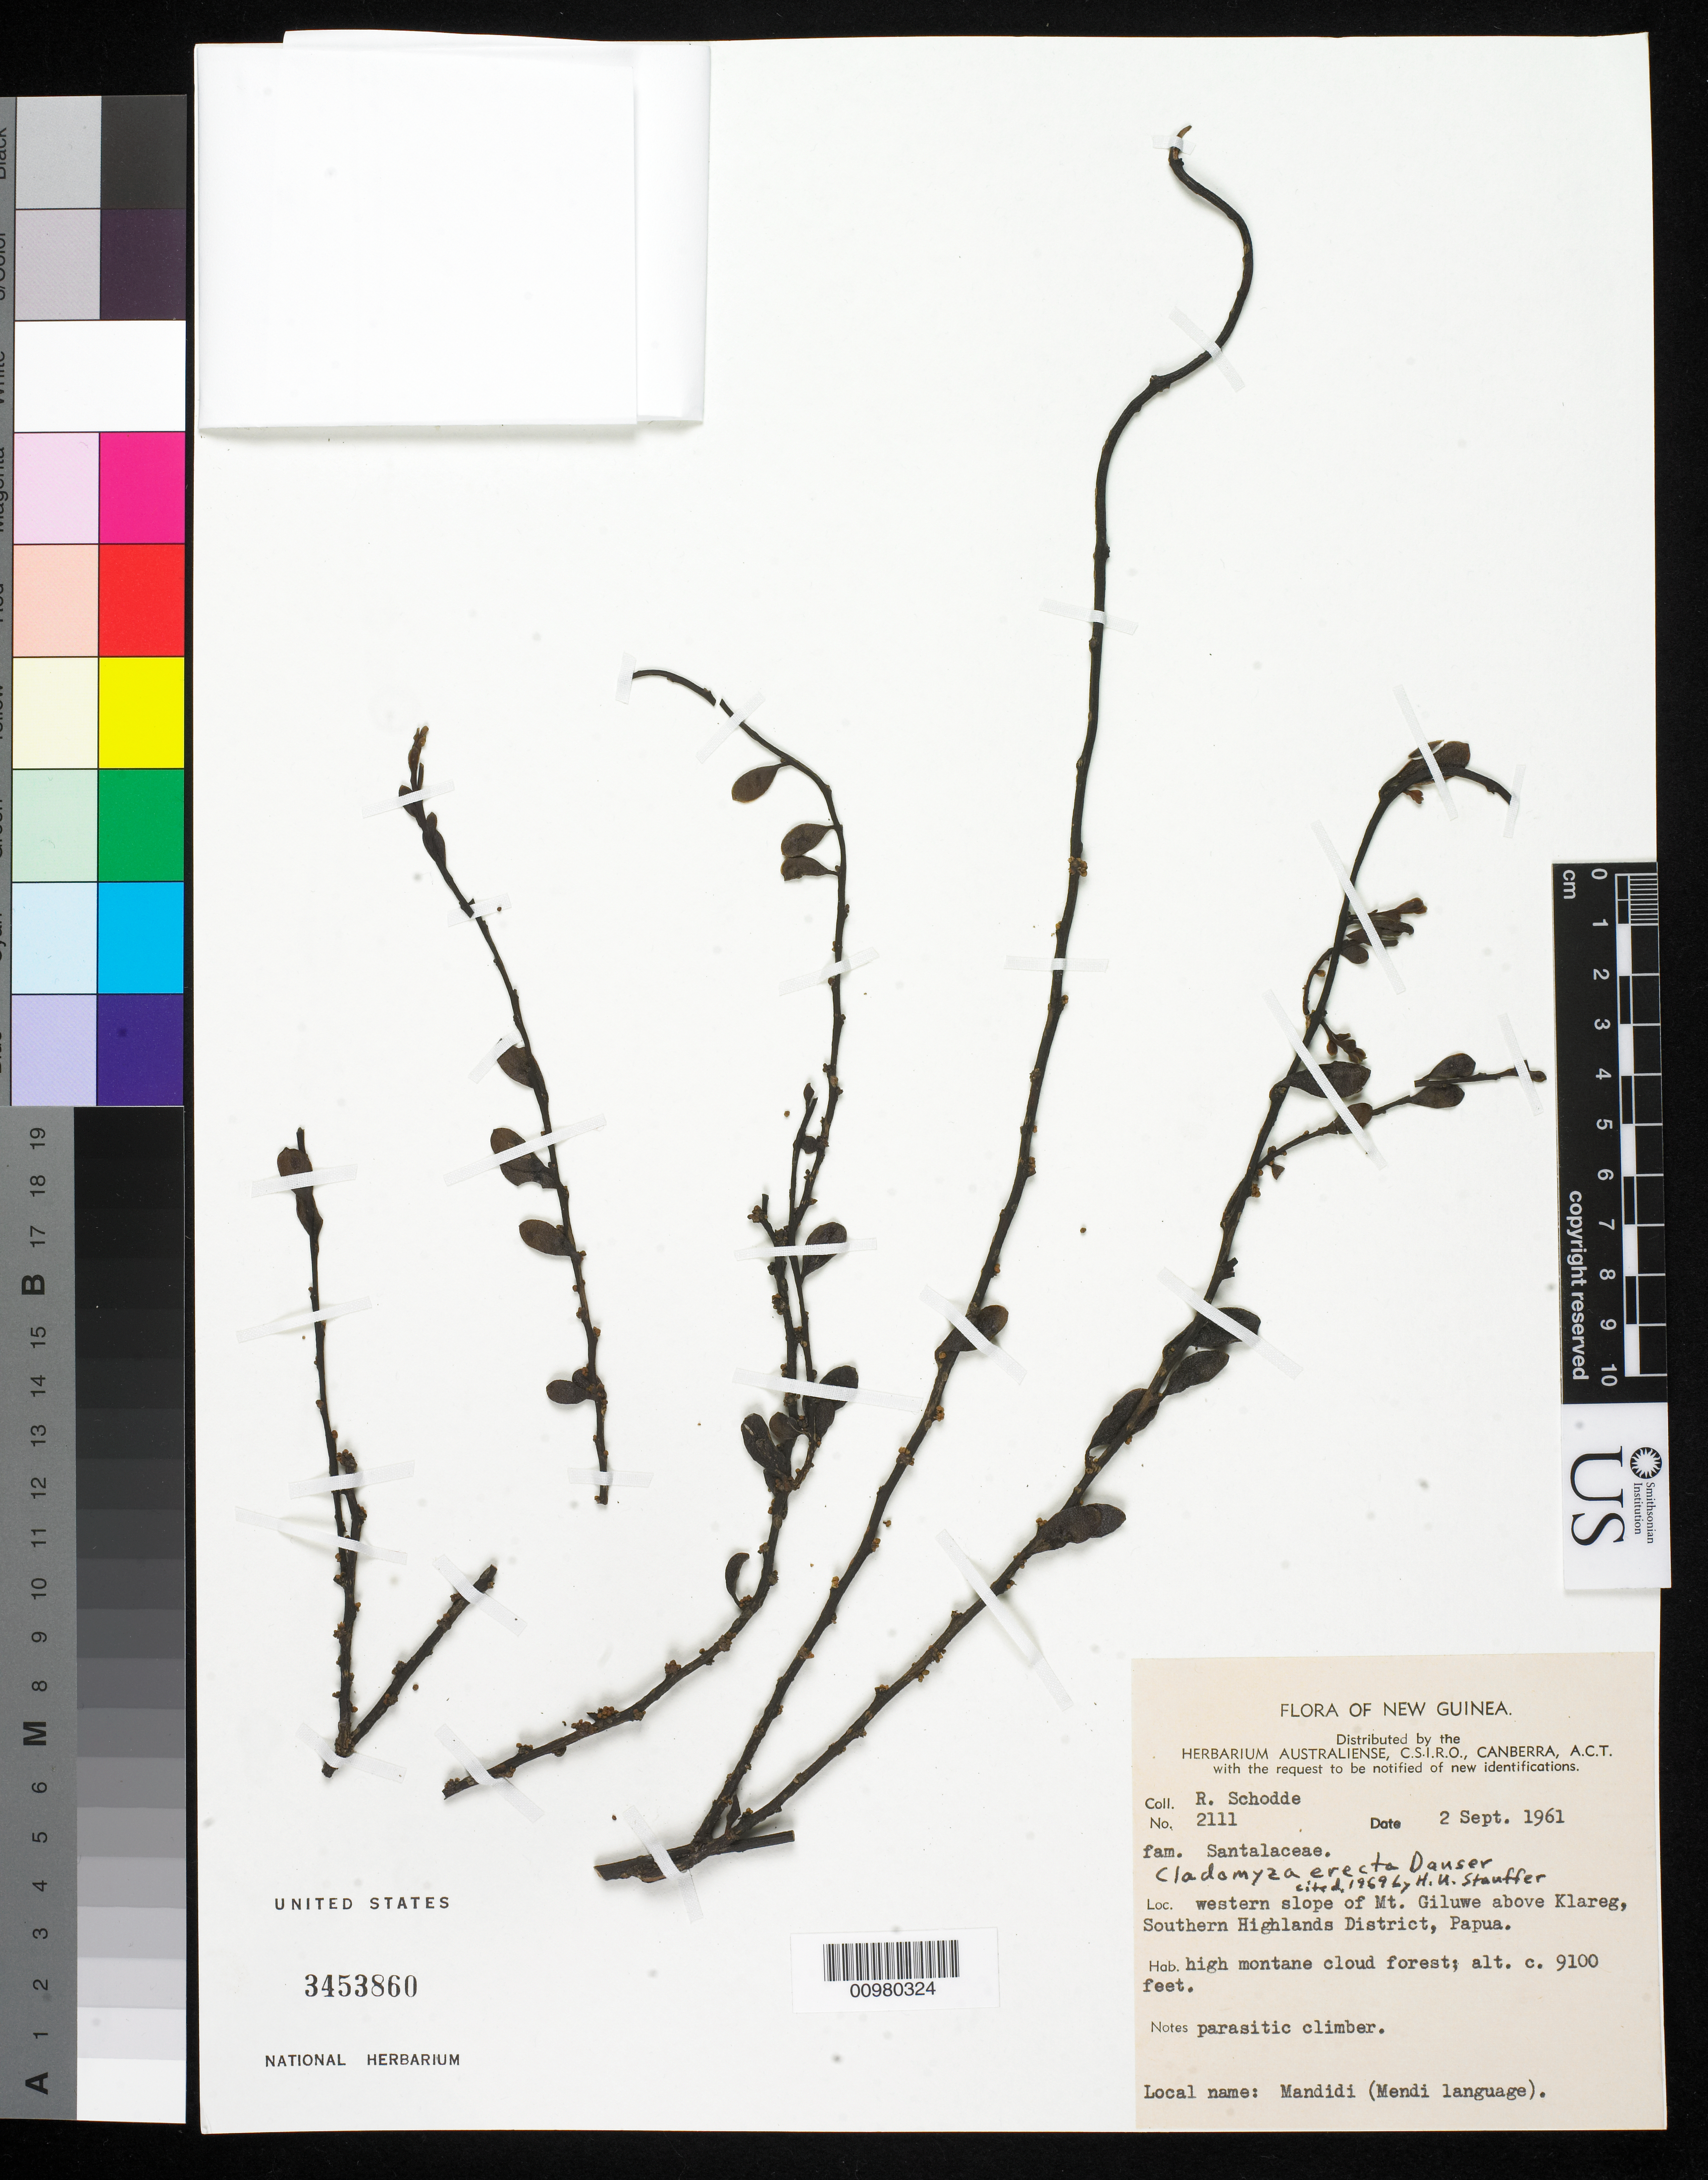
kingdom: Plantae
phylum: Tracheophyta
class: Magnoliopsida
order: Santalales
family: Amphorogynaceae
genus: Dendromyza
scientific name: Dendromyza erecta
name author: (Danser) Byng & Christenh.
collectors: M. L. Bristol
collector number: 2111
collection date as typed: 16 Apr 1968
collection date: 1968-04-16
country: Samoa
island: Savai'i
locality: Samalaeulu. On 1905-11 lava field. Roadside.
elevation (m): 0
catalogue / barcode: US 3453860